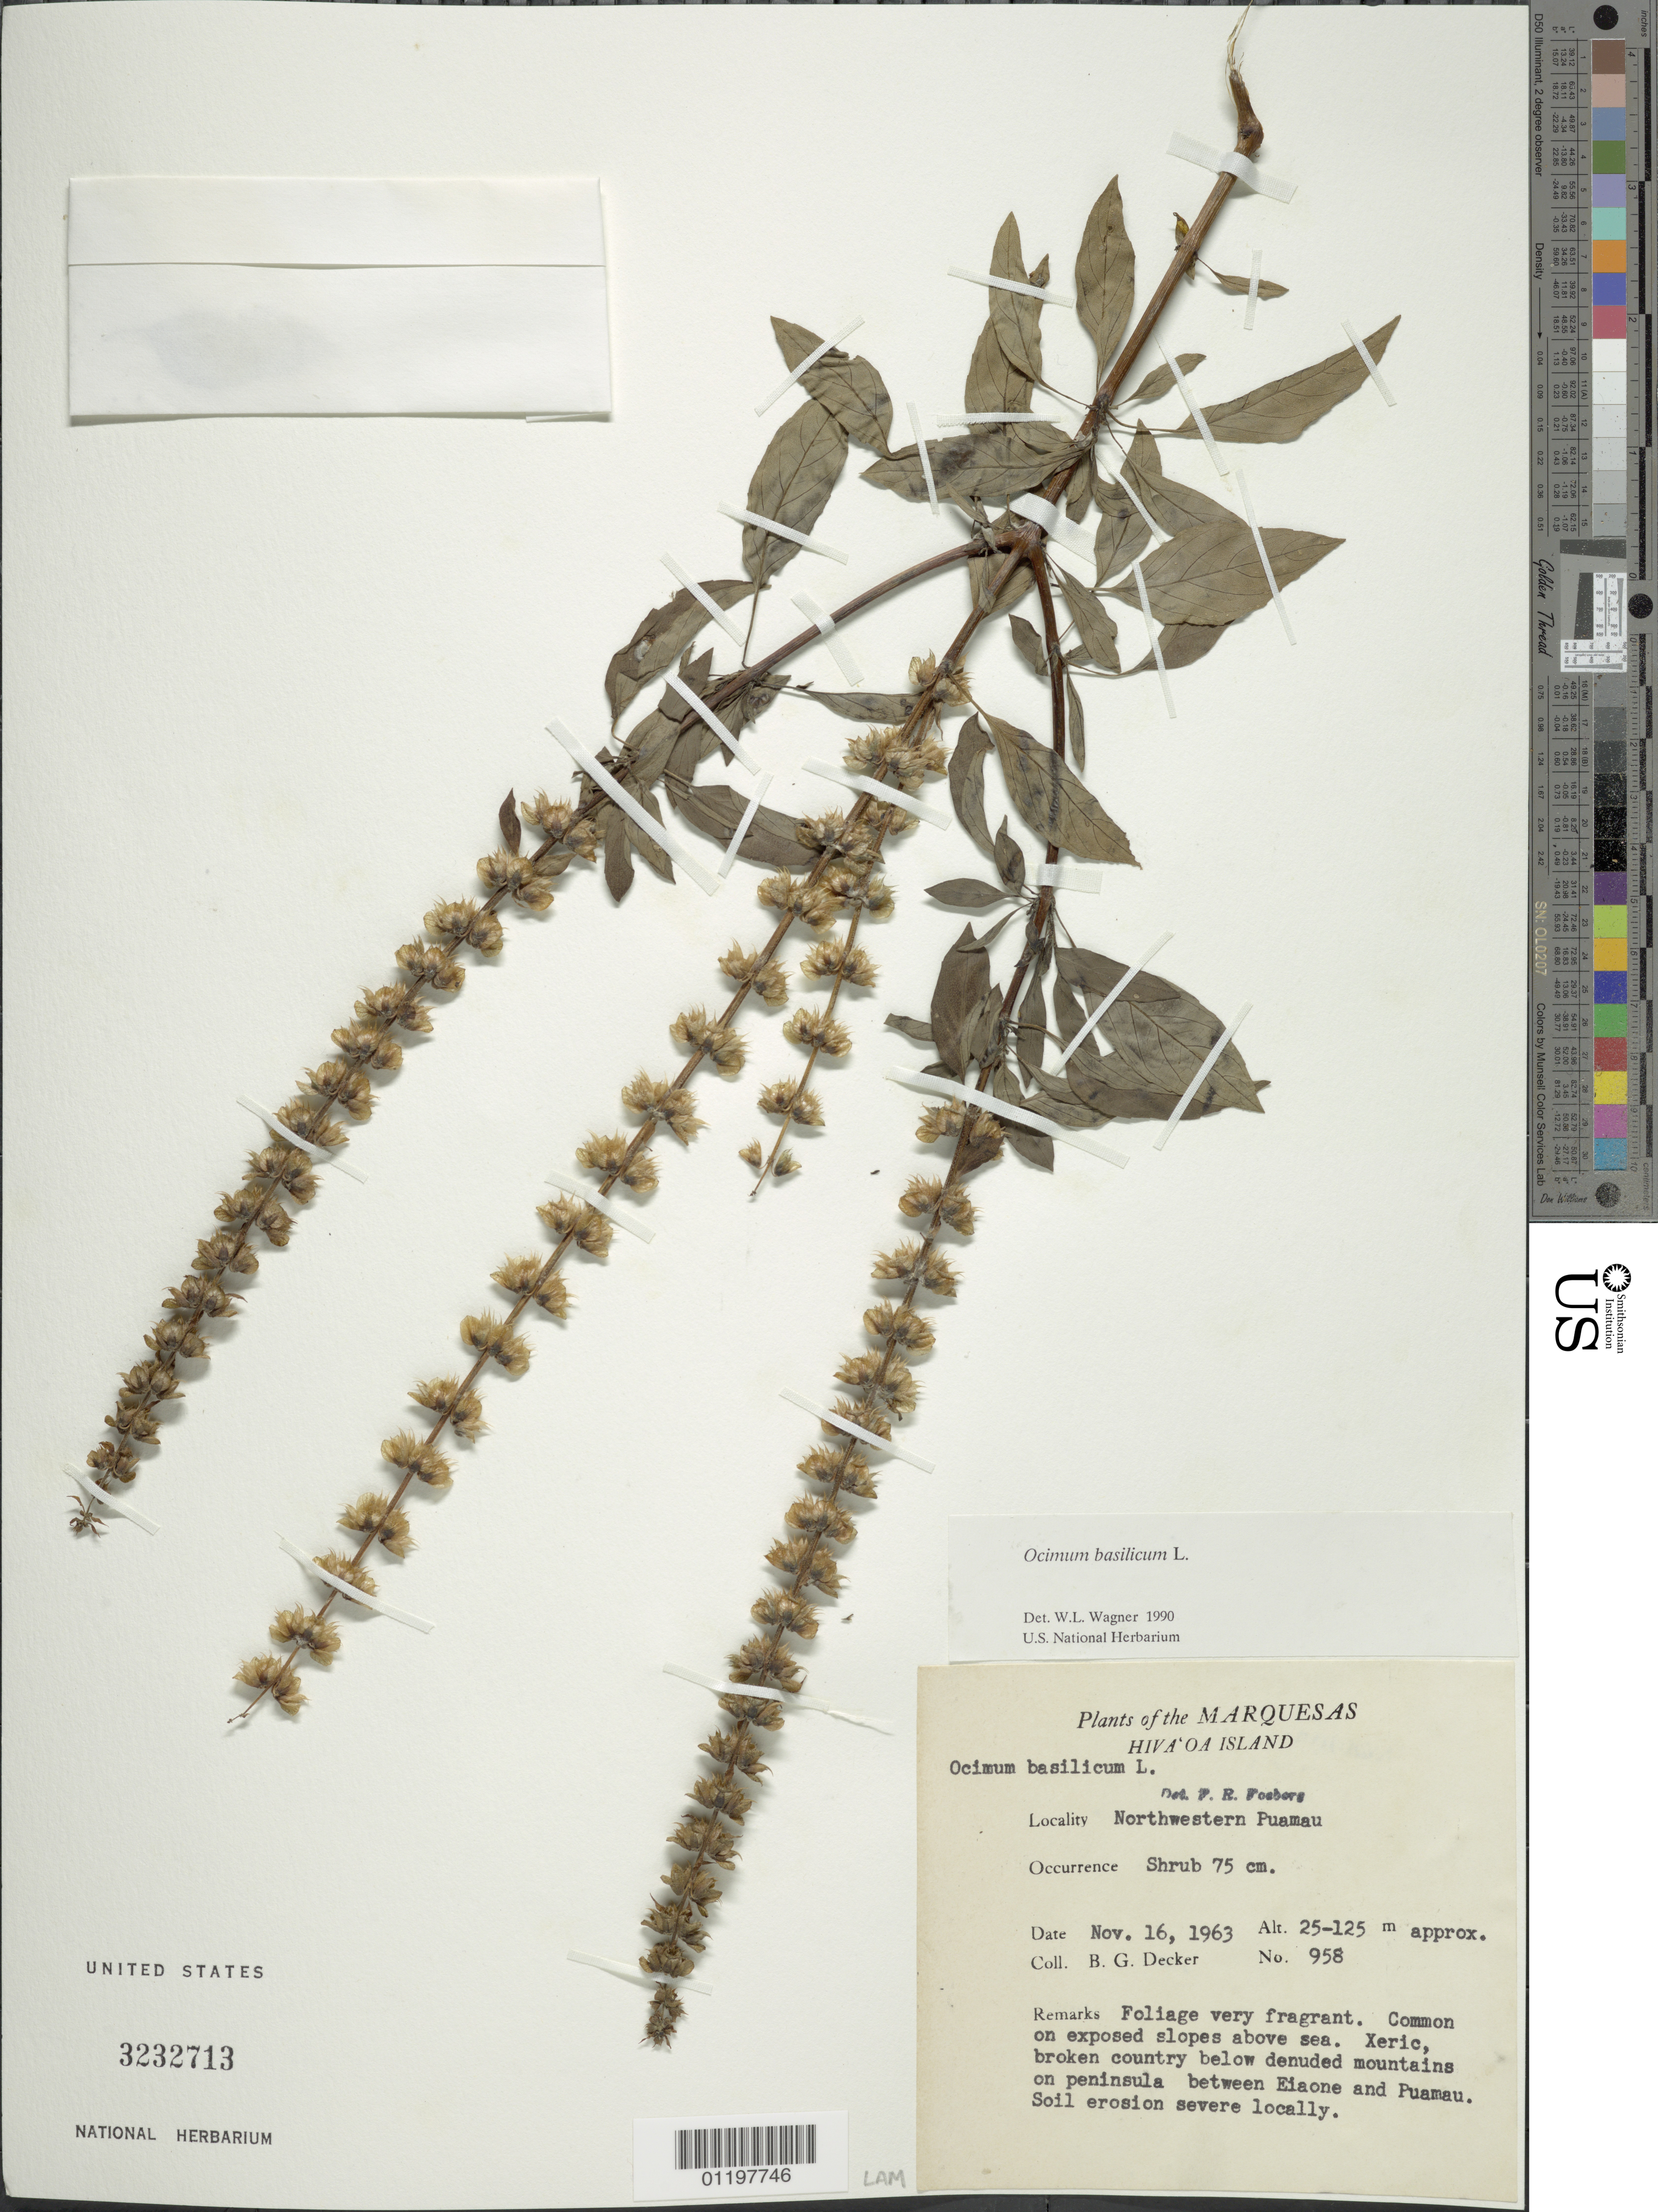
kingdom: Plantae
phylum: Tracheophyta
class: Magnoliopsida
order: Lamiales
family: Lamiaceae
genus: Ocimum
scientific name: Ocimum basilicum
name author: L.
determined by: Wagner, W. L., (BOT), Smithsonian Institution - National Museum of Natural History (UNITED STATES)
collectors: B. G. Decker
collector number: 958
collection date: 1963-11-16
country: French Polynesia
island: Hiva Oa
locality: NW Puamau, on peninsula between Eiaone and Puamau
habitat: Exposed slopes above sea. Xeric, broken country below denuded mountains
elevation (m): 25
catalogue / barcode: US 3232713